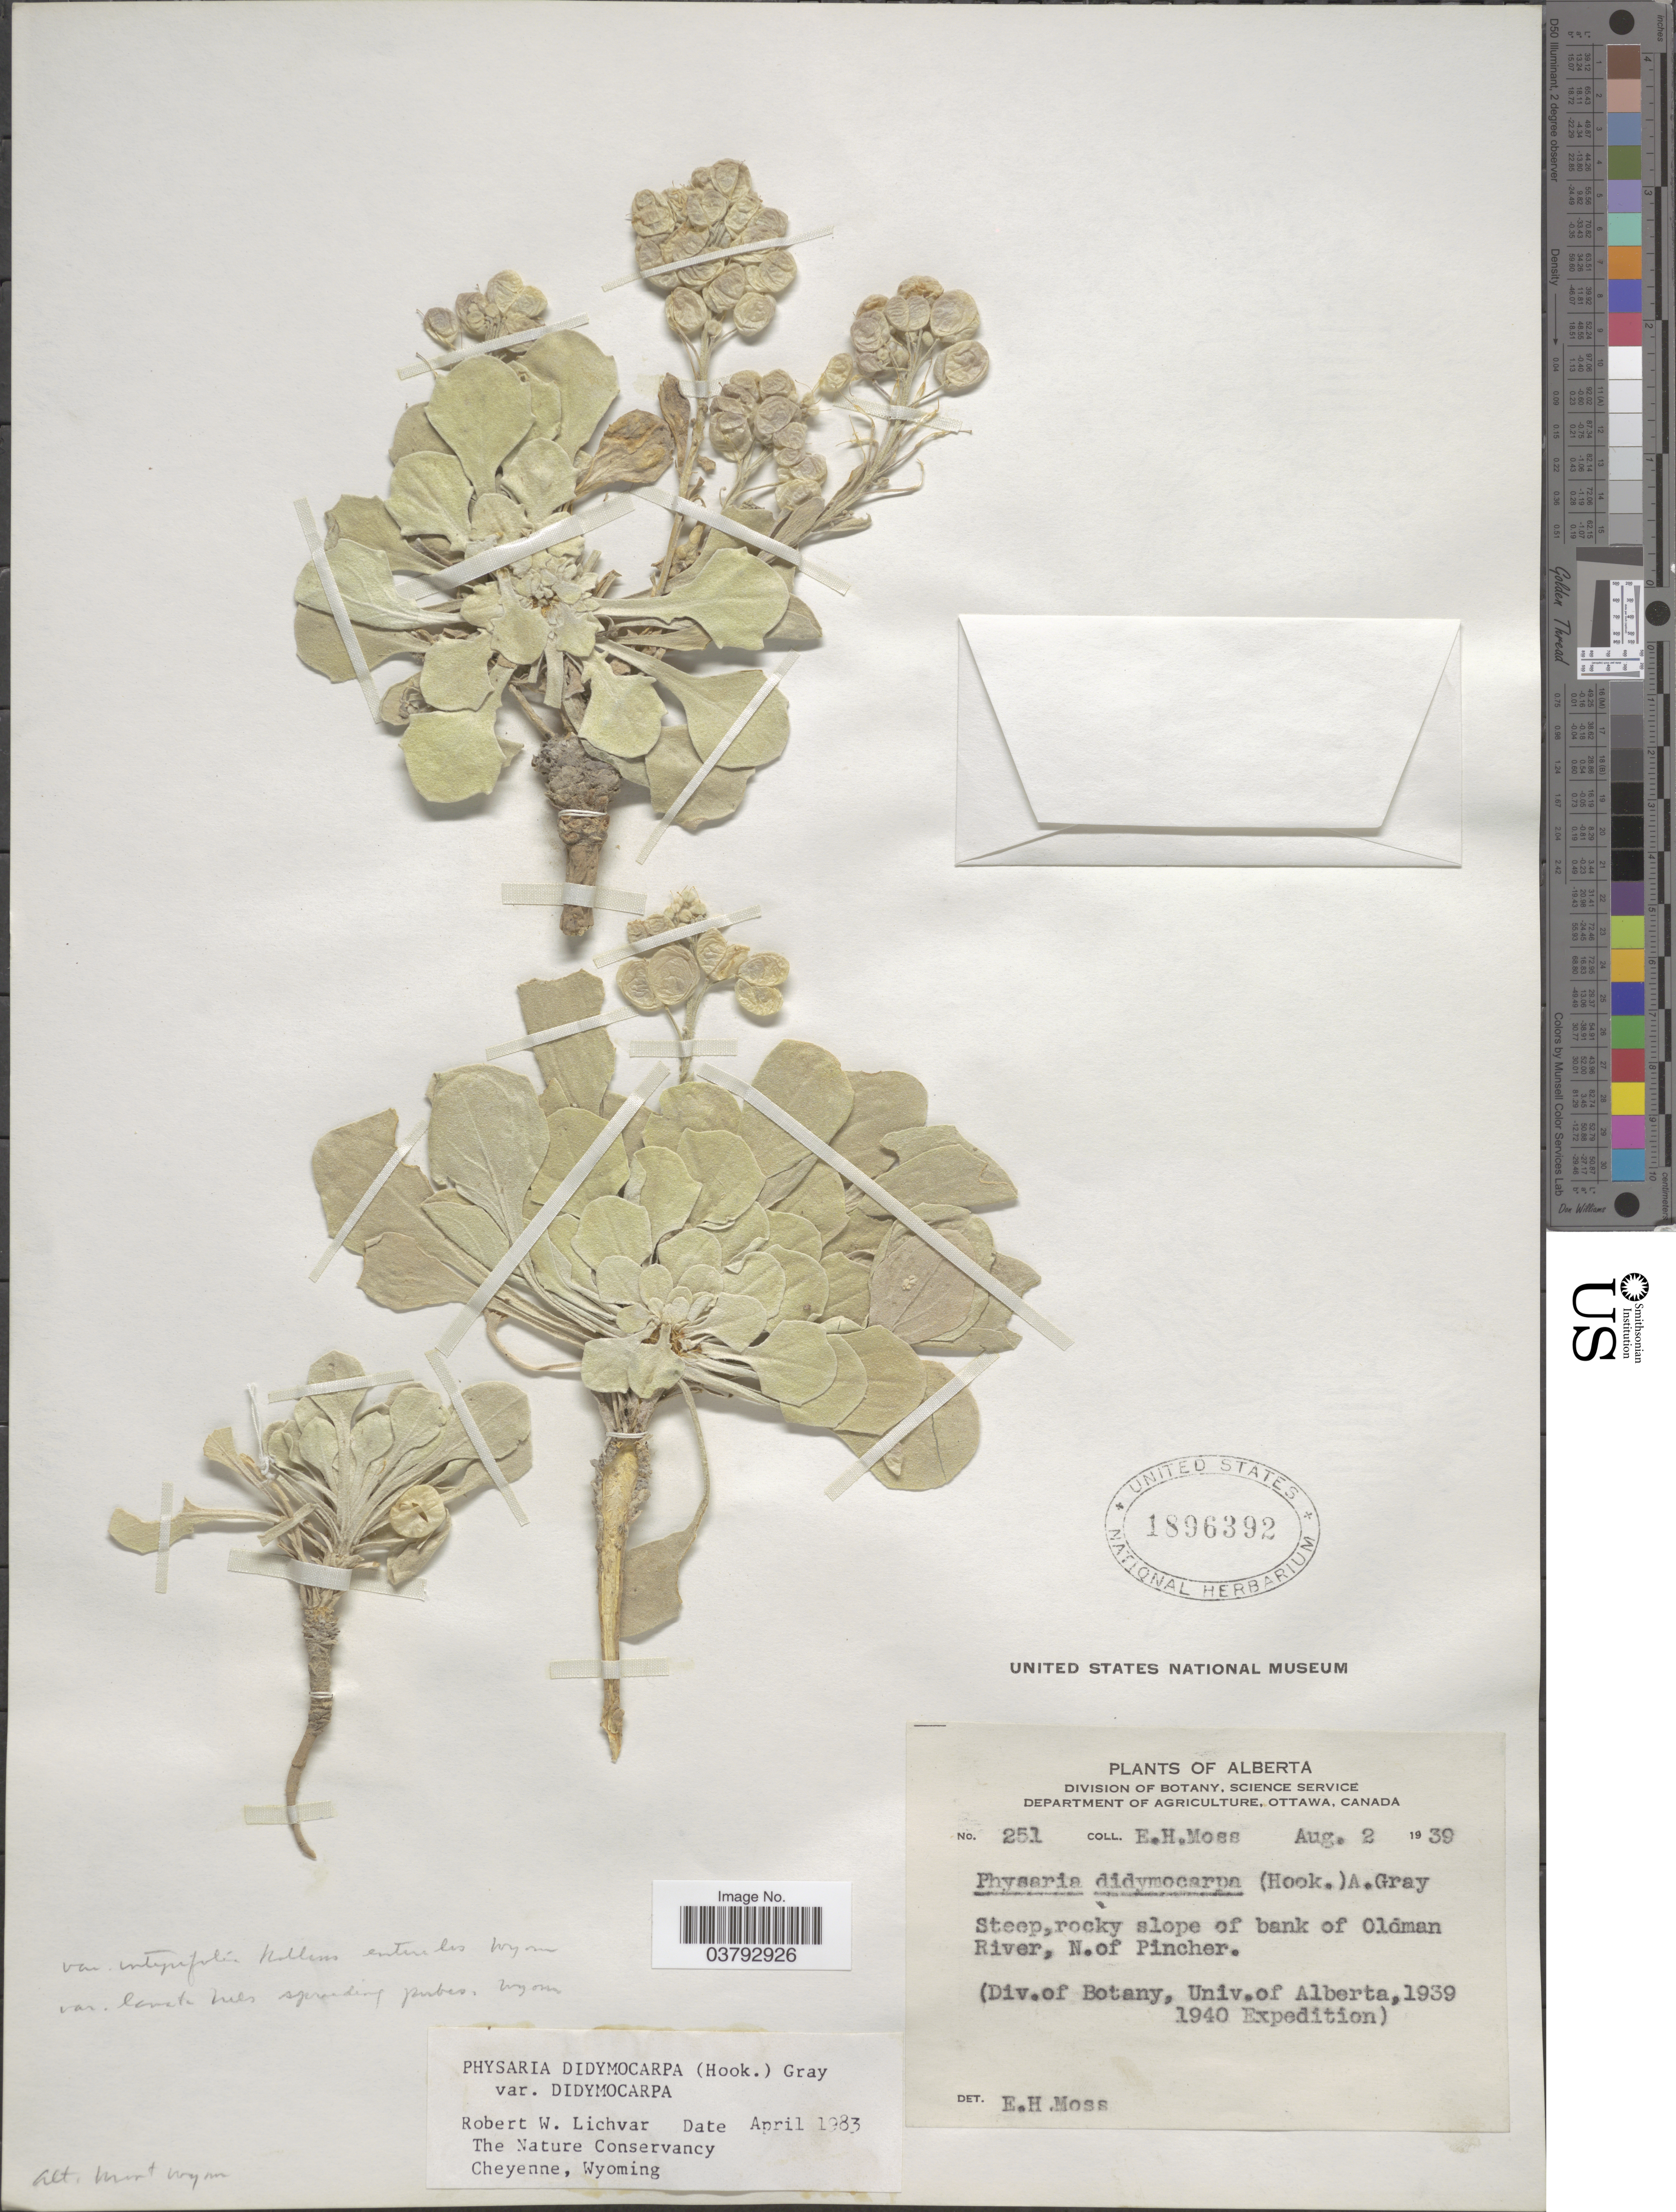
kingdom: Plantae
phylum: Tracheophyta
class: Magnoliopsida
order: Brassicales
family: Brassicaceae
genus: Physaria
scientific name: Physaria didymocarpa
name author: (Hook.) A. Gray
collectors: E. Moss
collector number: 251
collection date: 1939-08-02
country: Canada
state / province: Alberta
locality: Steep,rocky slope of bank of Oldman River, N.of Pincher.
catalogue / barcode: US 1896392